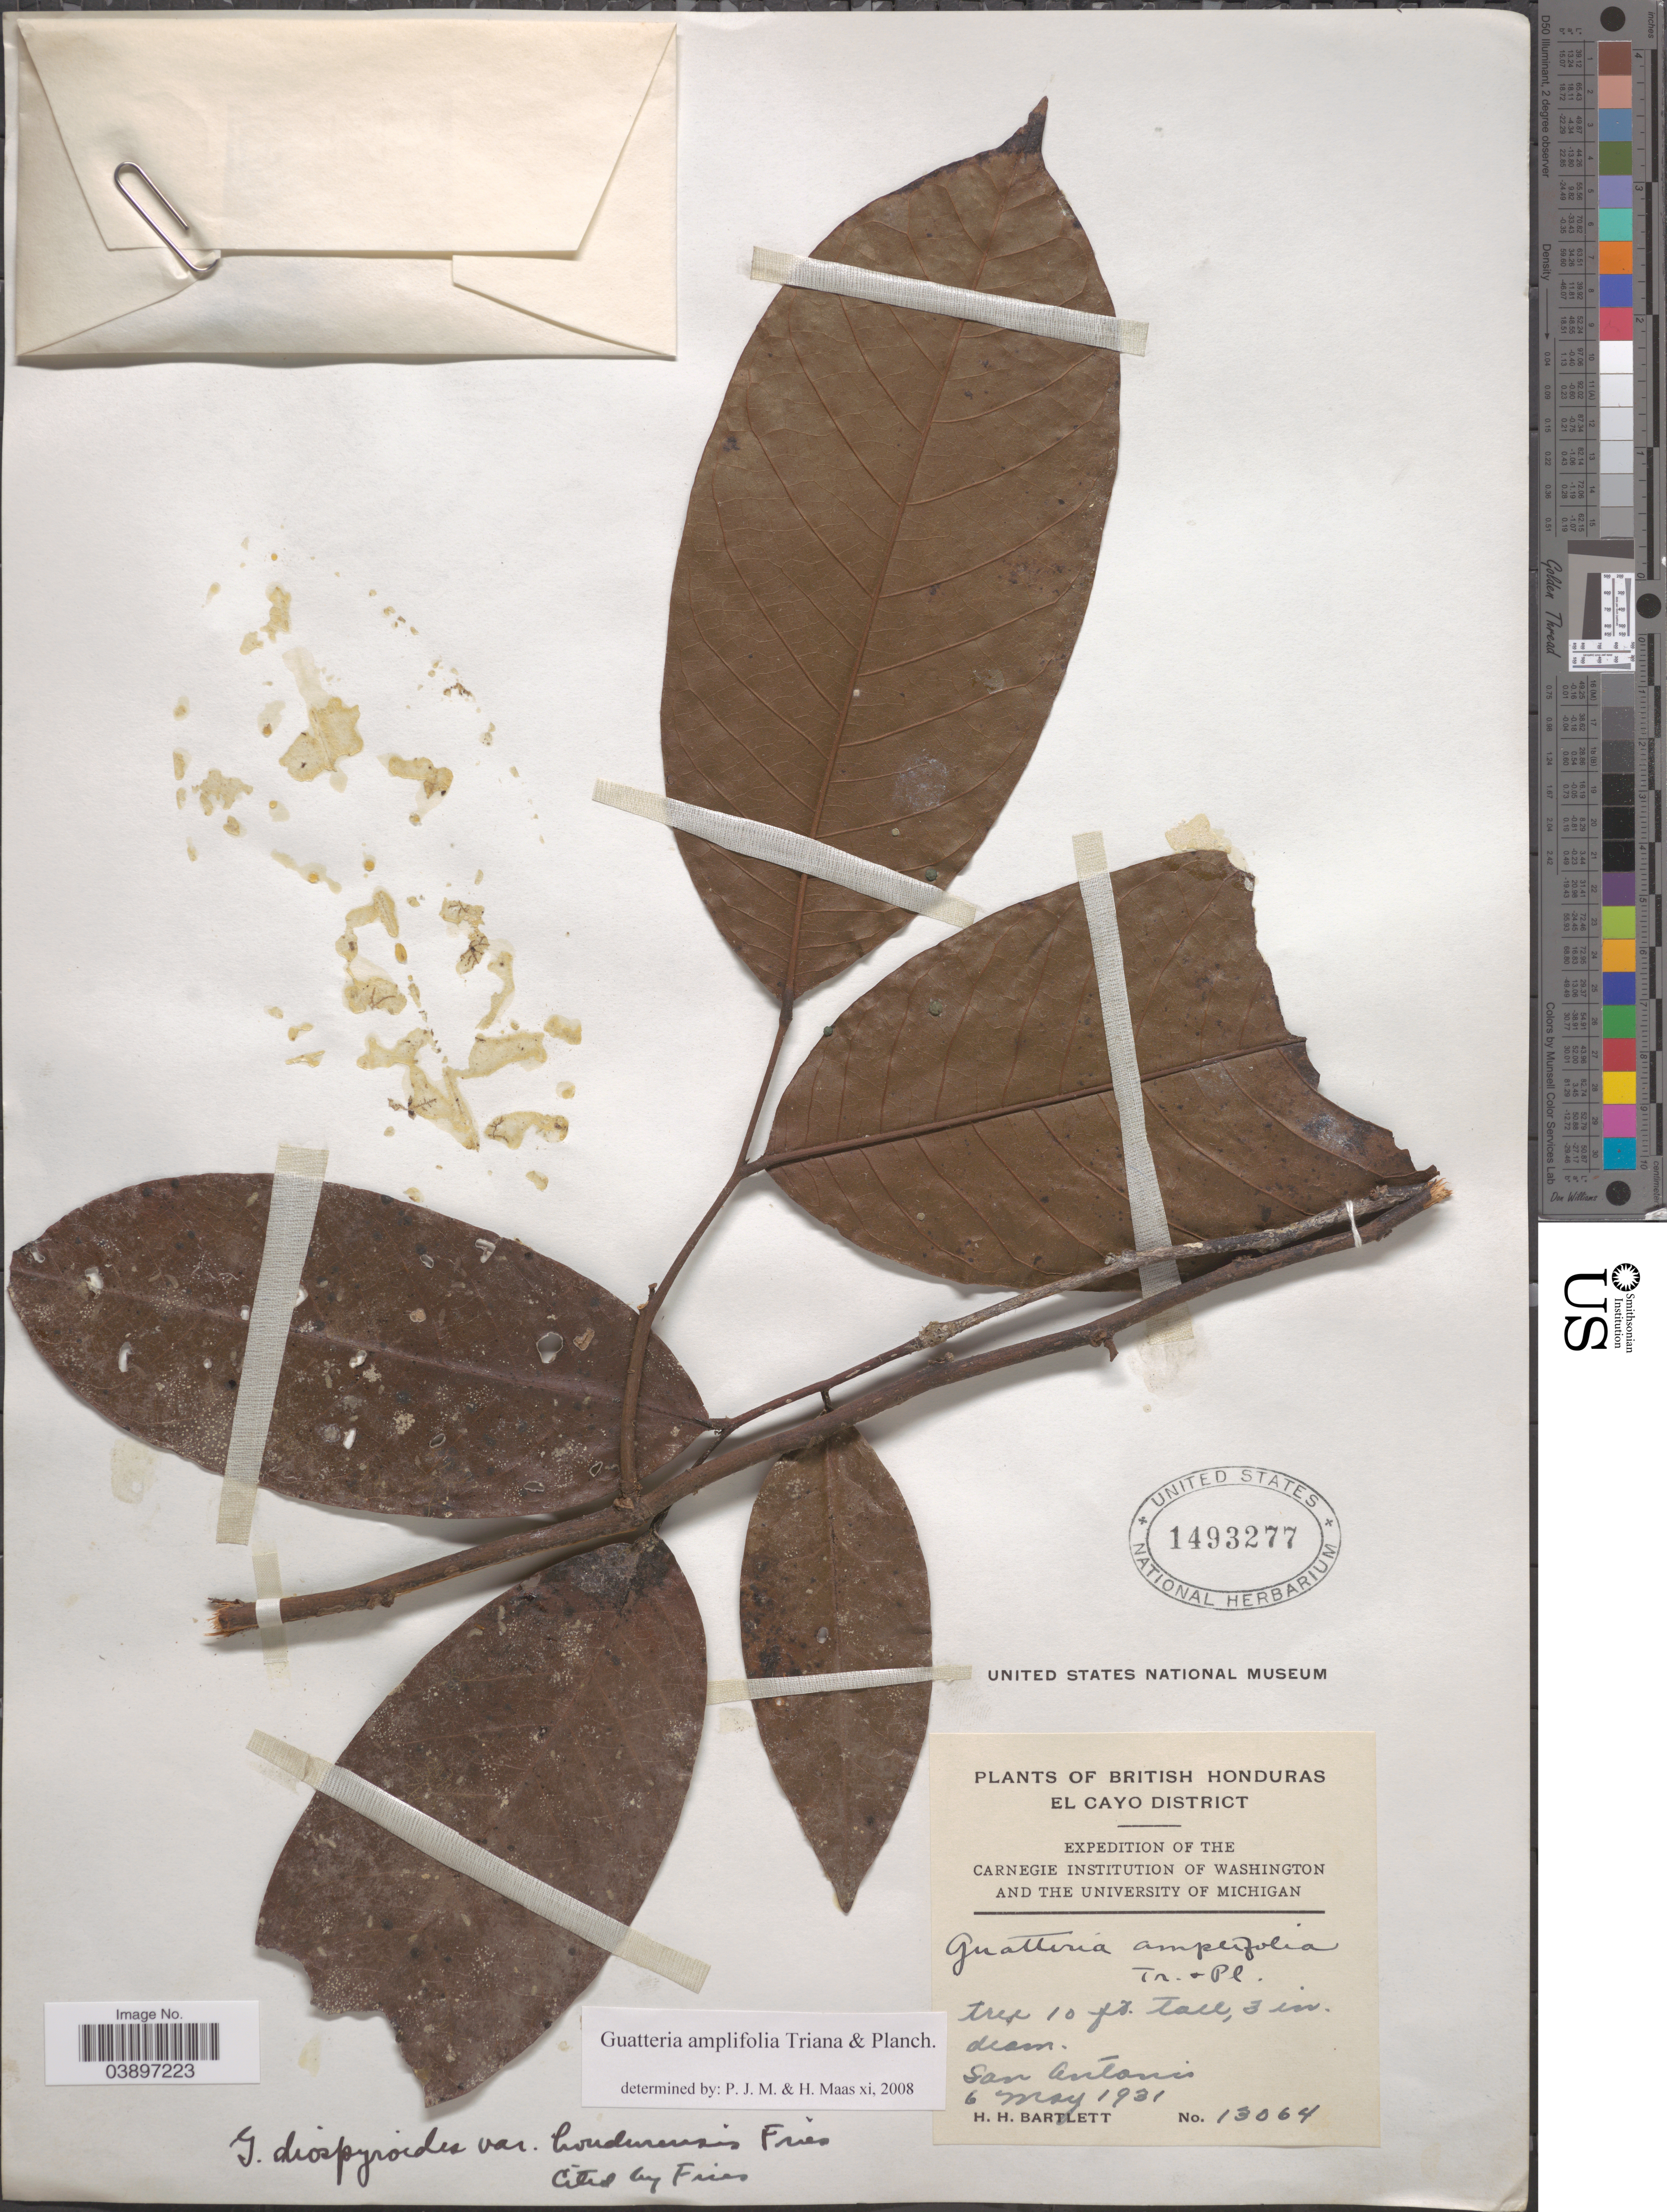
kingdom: Plantae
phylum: Tracheophyta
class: Magnoliopsida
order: Magnoliales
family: Annonaceae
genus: Guatteria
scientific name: Guatteria amplifolia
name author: Triana & Planch.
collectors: H. H. Bartlett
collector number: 13064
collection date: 1931-05-06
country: Belize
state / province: Cayo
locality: British Honduras. El Cayo District. San Antonio.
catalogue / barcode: US 1493277